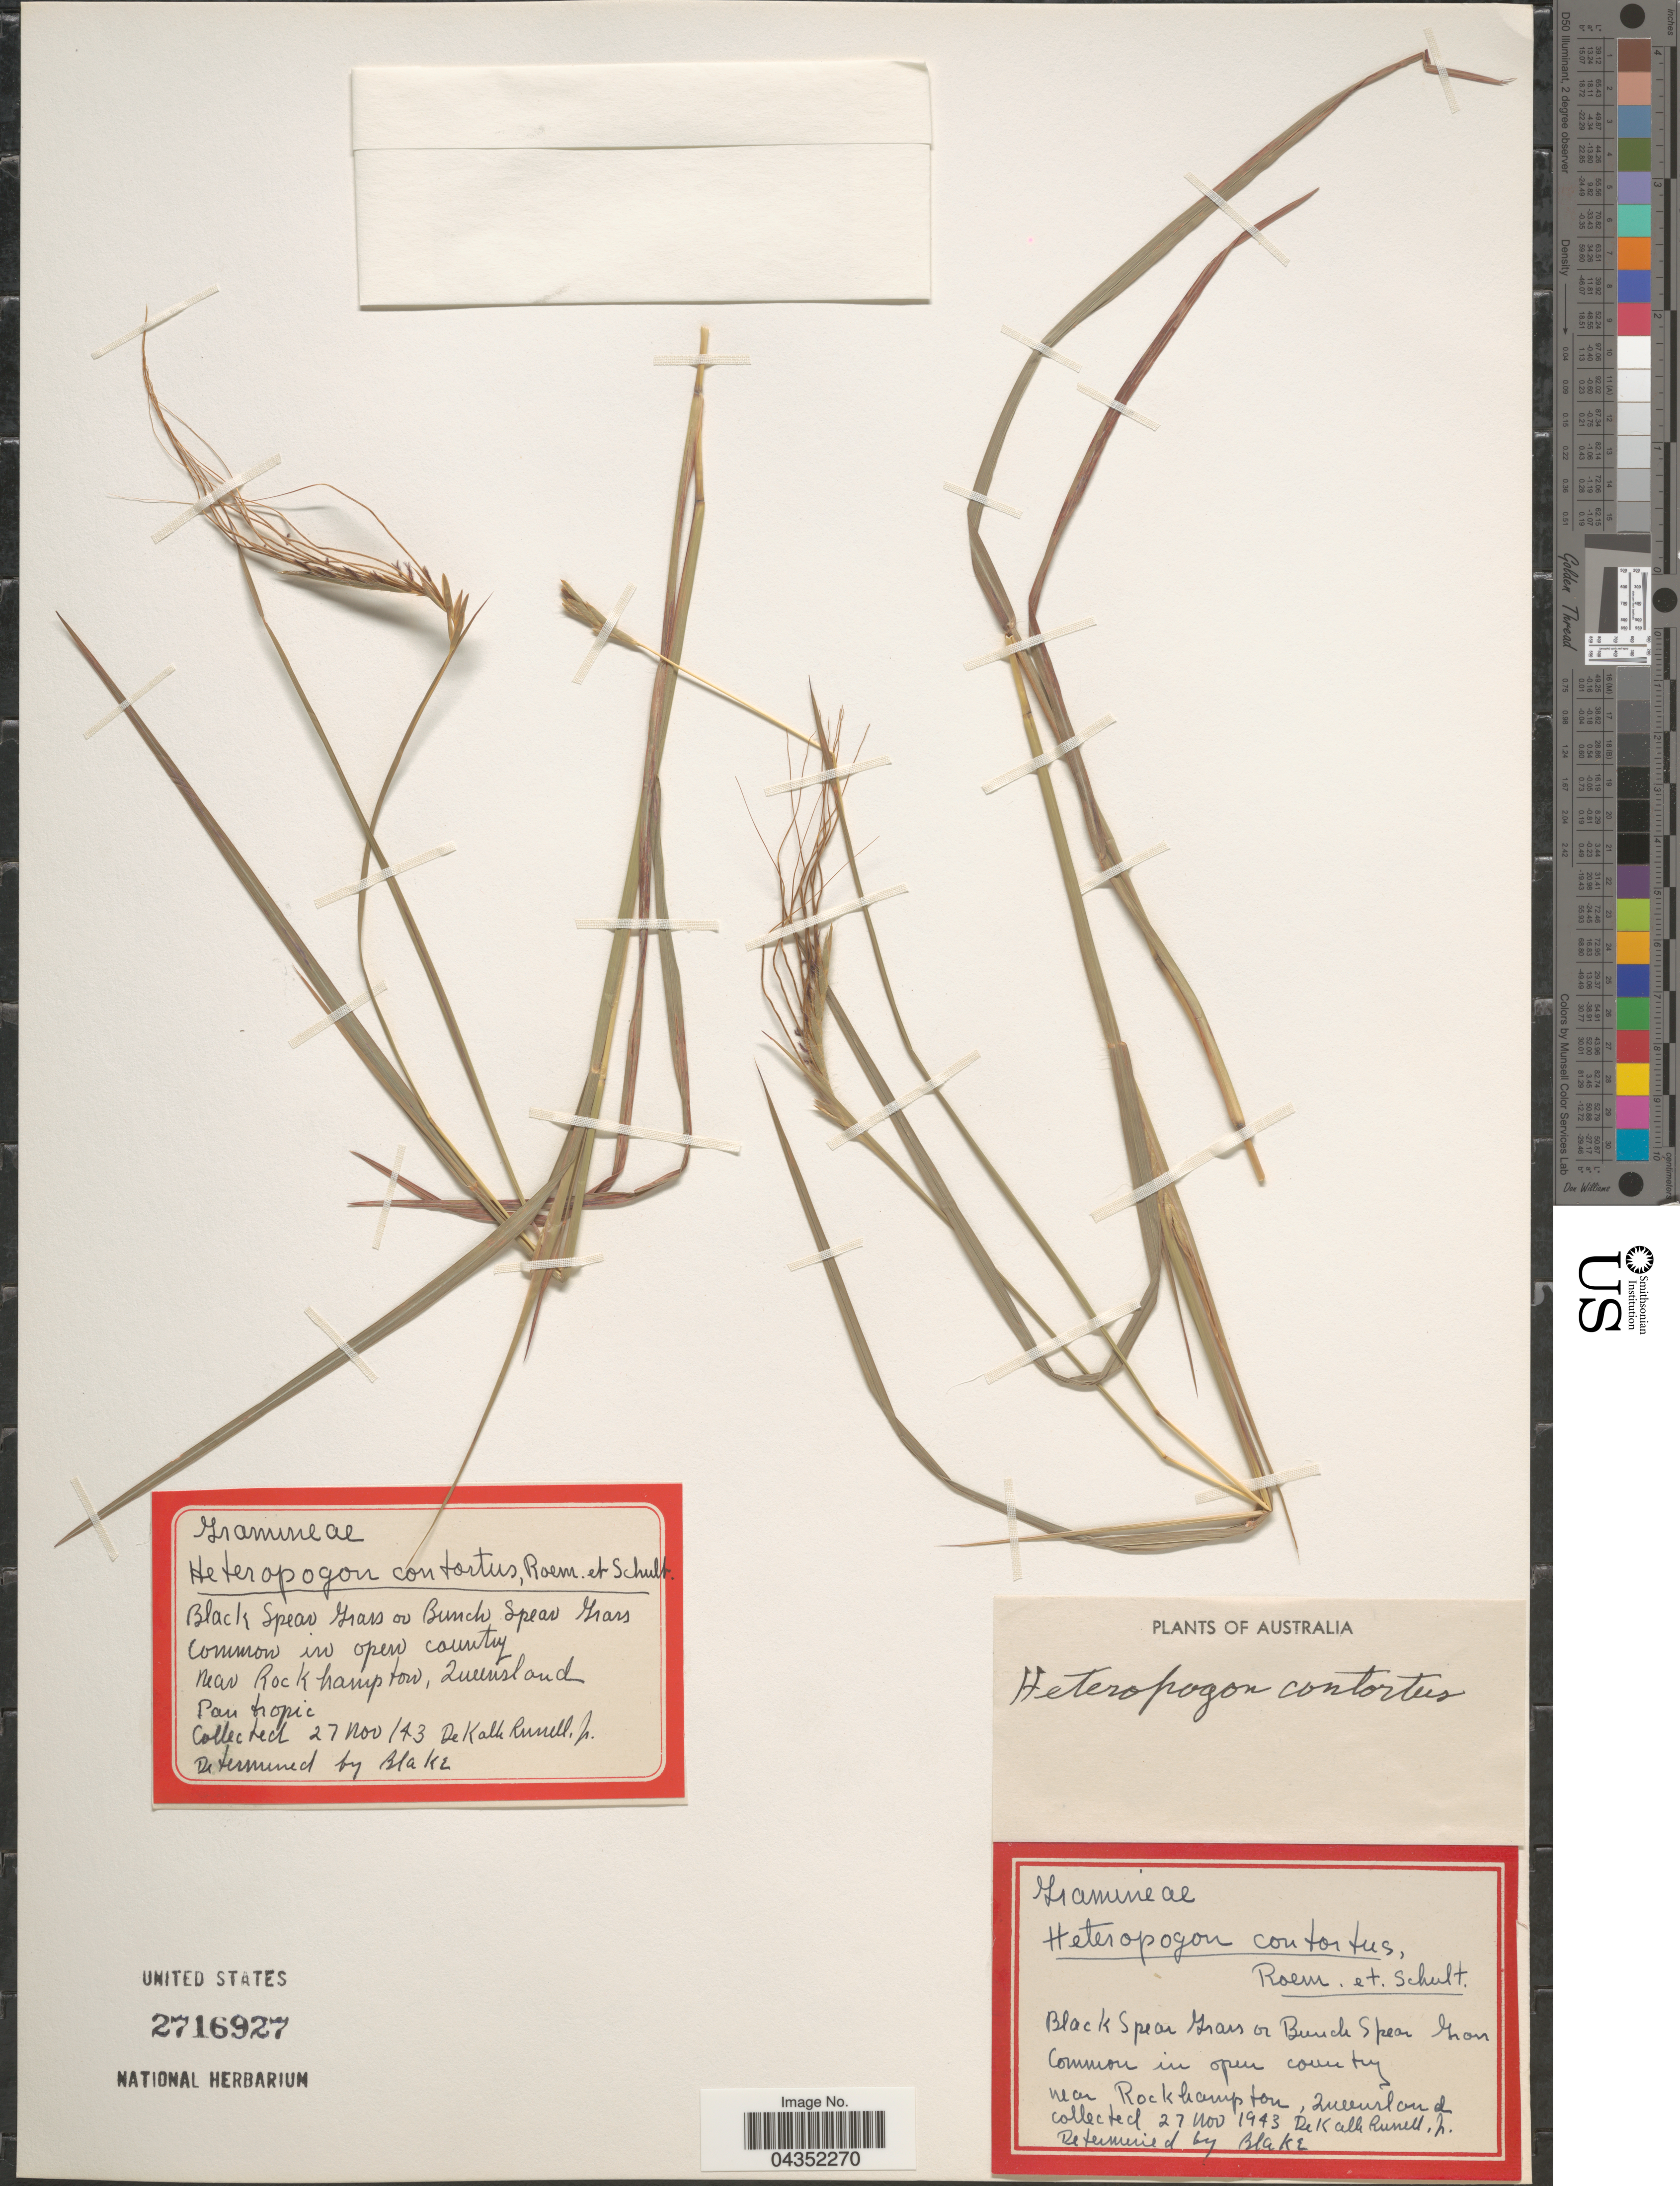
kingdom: Plantae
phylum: Tracheophyta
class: Liliopsida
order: Poales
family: Poaceae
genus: Heteropogon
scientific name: Heteropogon contortus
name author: (L.) P. Beauv. ex Roem. & Schult.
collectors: R. Dekalle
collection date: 1943-11-27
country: Australia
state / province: Queensland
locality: Common in open country near Rockhampton.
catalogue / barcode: US 2716927